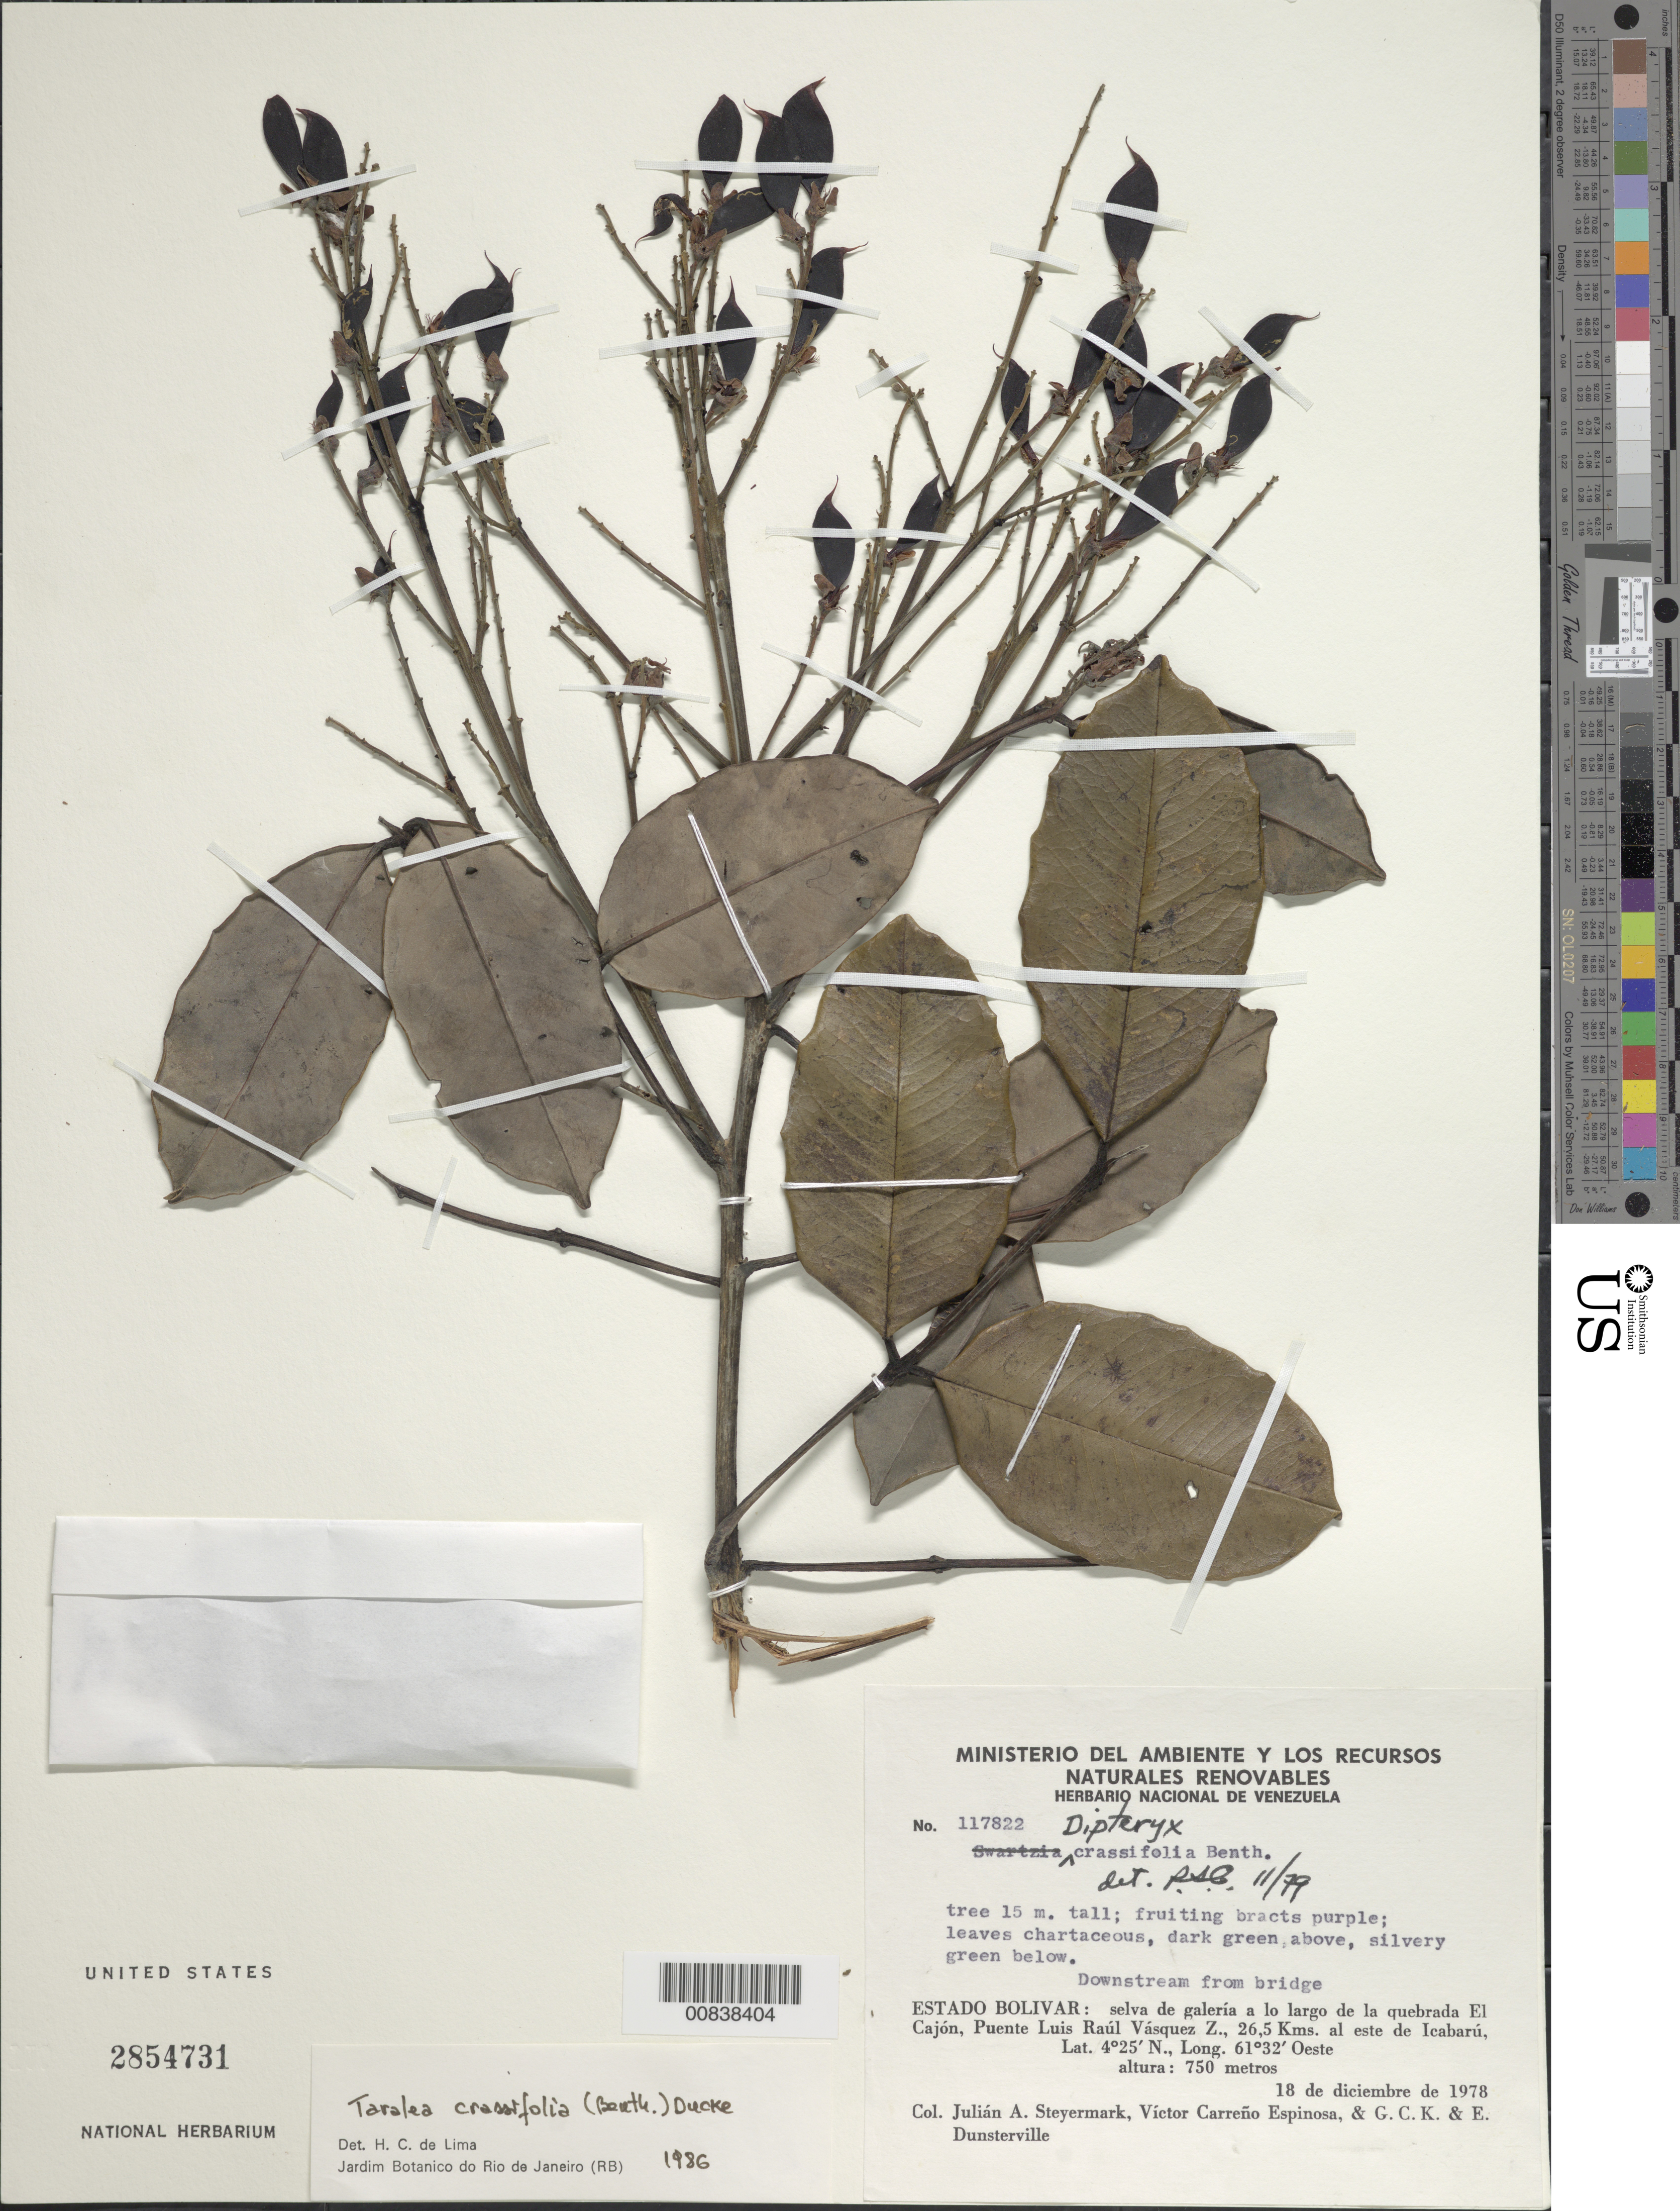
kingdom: Plantae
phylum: Tracheophyta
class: Magnoliopsida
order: Fabales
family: Fabaceae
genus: Taralea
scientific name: Taralea crassifolia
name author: (Spruce ex Benth.) Ducke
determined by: Lima, H. C. de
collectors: J. Steyermark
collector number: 117822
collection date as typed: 18-Dec-78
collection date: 1978-12-18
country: Venezuela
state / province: Bolívar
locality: Quebrada El Cajon, Puente Luis Raul Vasquez Z., 26.5 km al este de Icabaru; downstream from bridge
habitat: Selva de galeria a lo largo de la quebrada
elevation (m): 750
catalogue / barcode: US 2854731